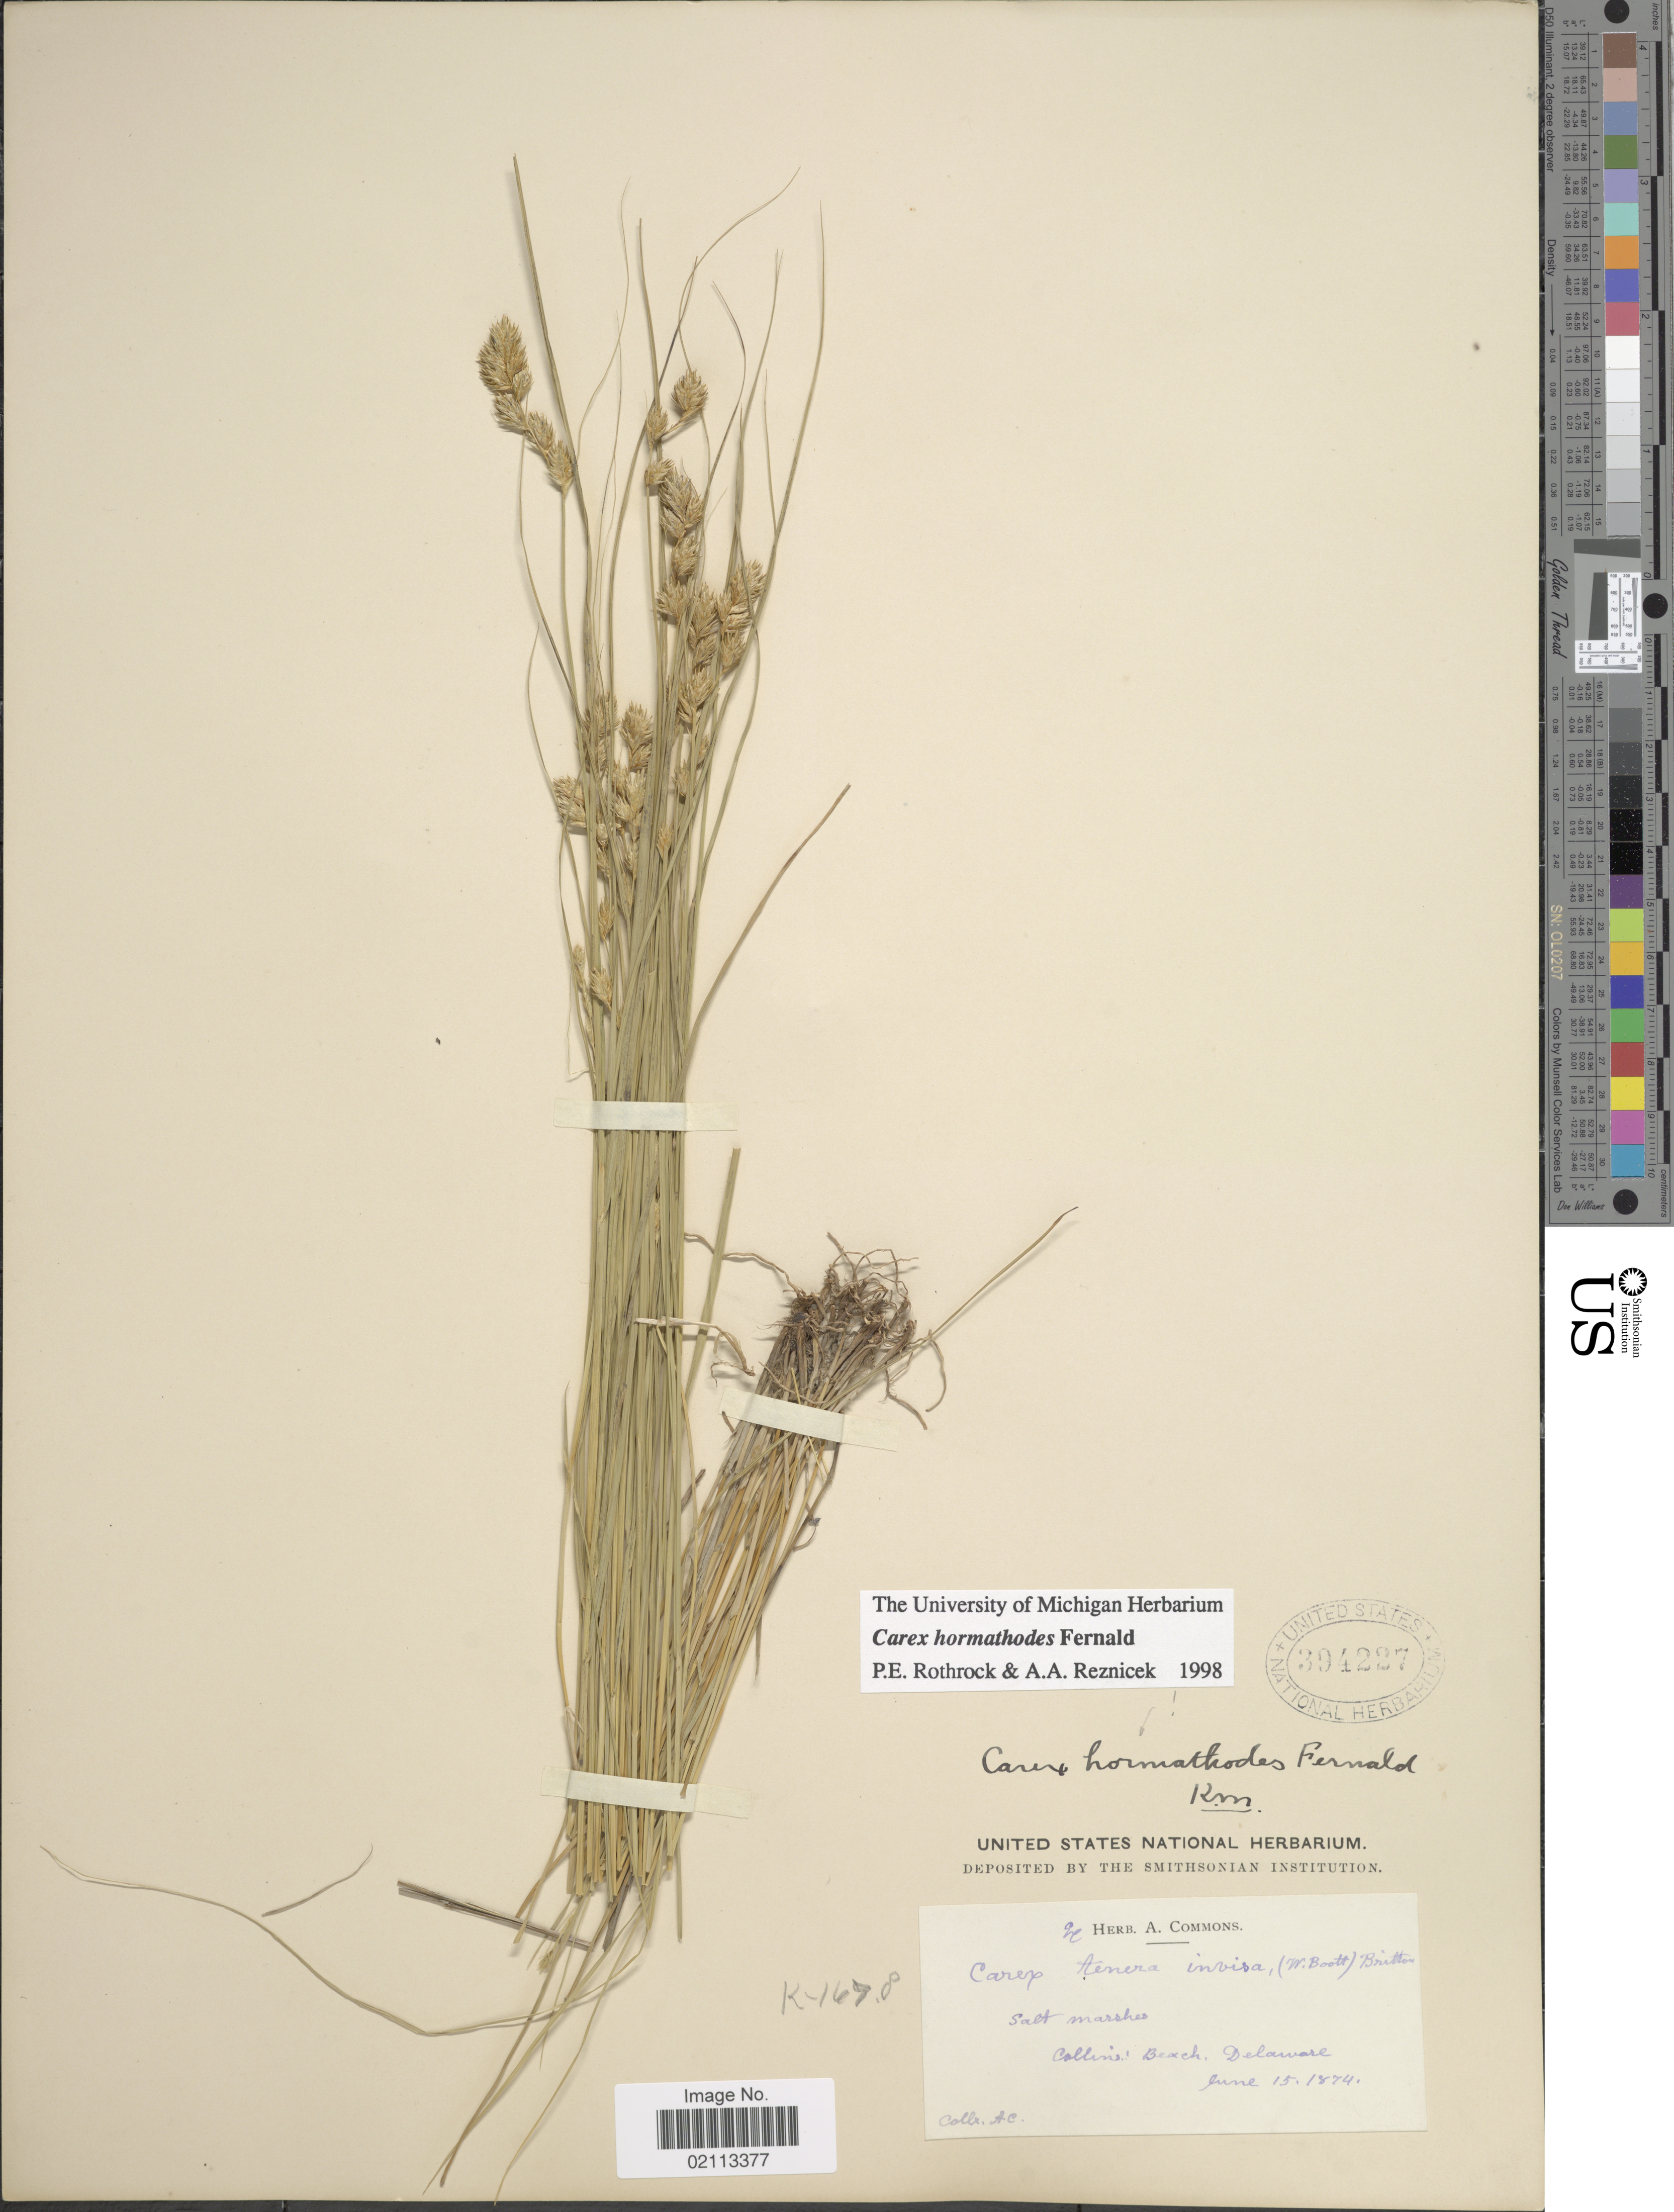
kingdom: Plantae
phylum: Tracheophyta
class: Liliopsida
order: Poales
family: Cyperaceae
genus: Carex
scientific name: Carex hormathodes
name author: Fernald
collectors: A. Commons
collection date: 1874-06-15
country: United States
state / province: Delaware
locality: Salt marshes, Collins Beach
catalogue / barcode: US 394227